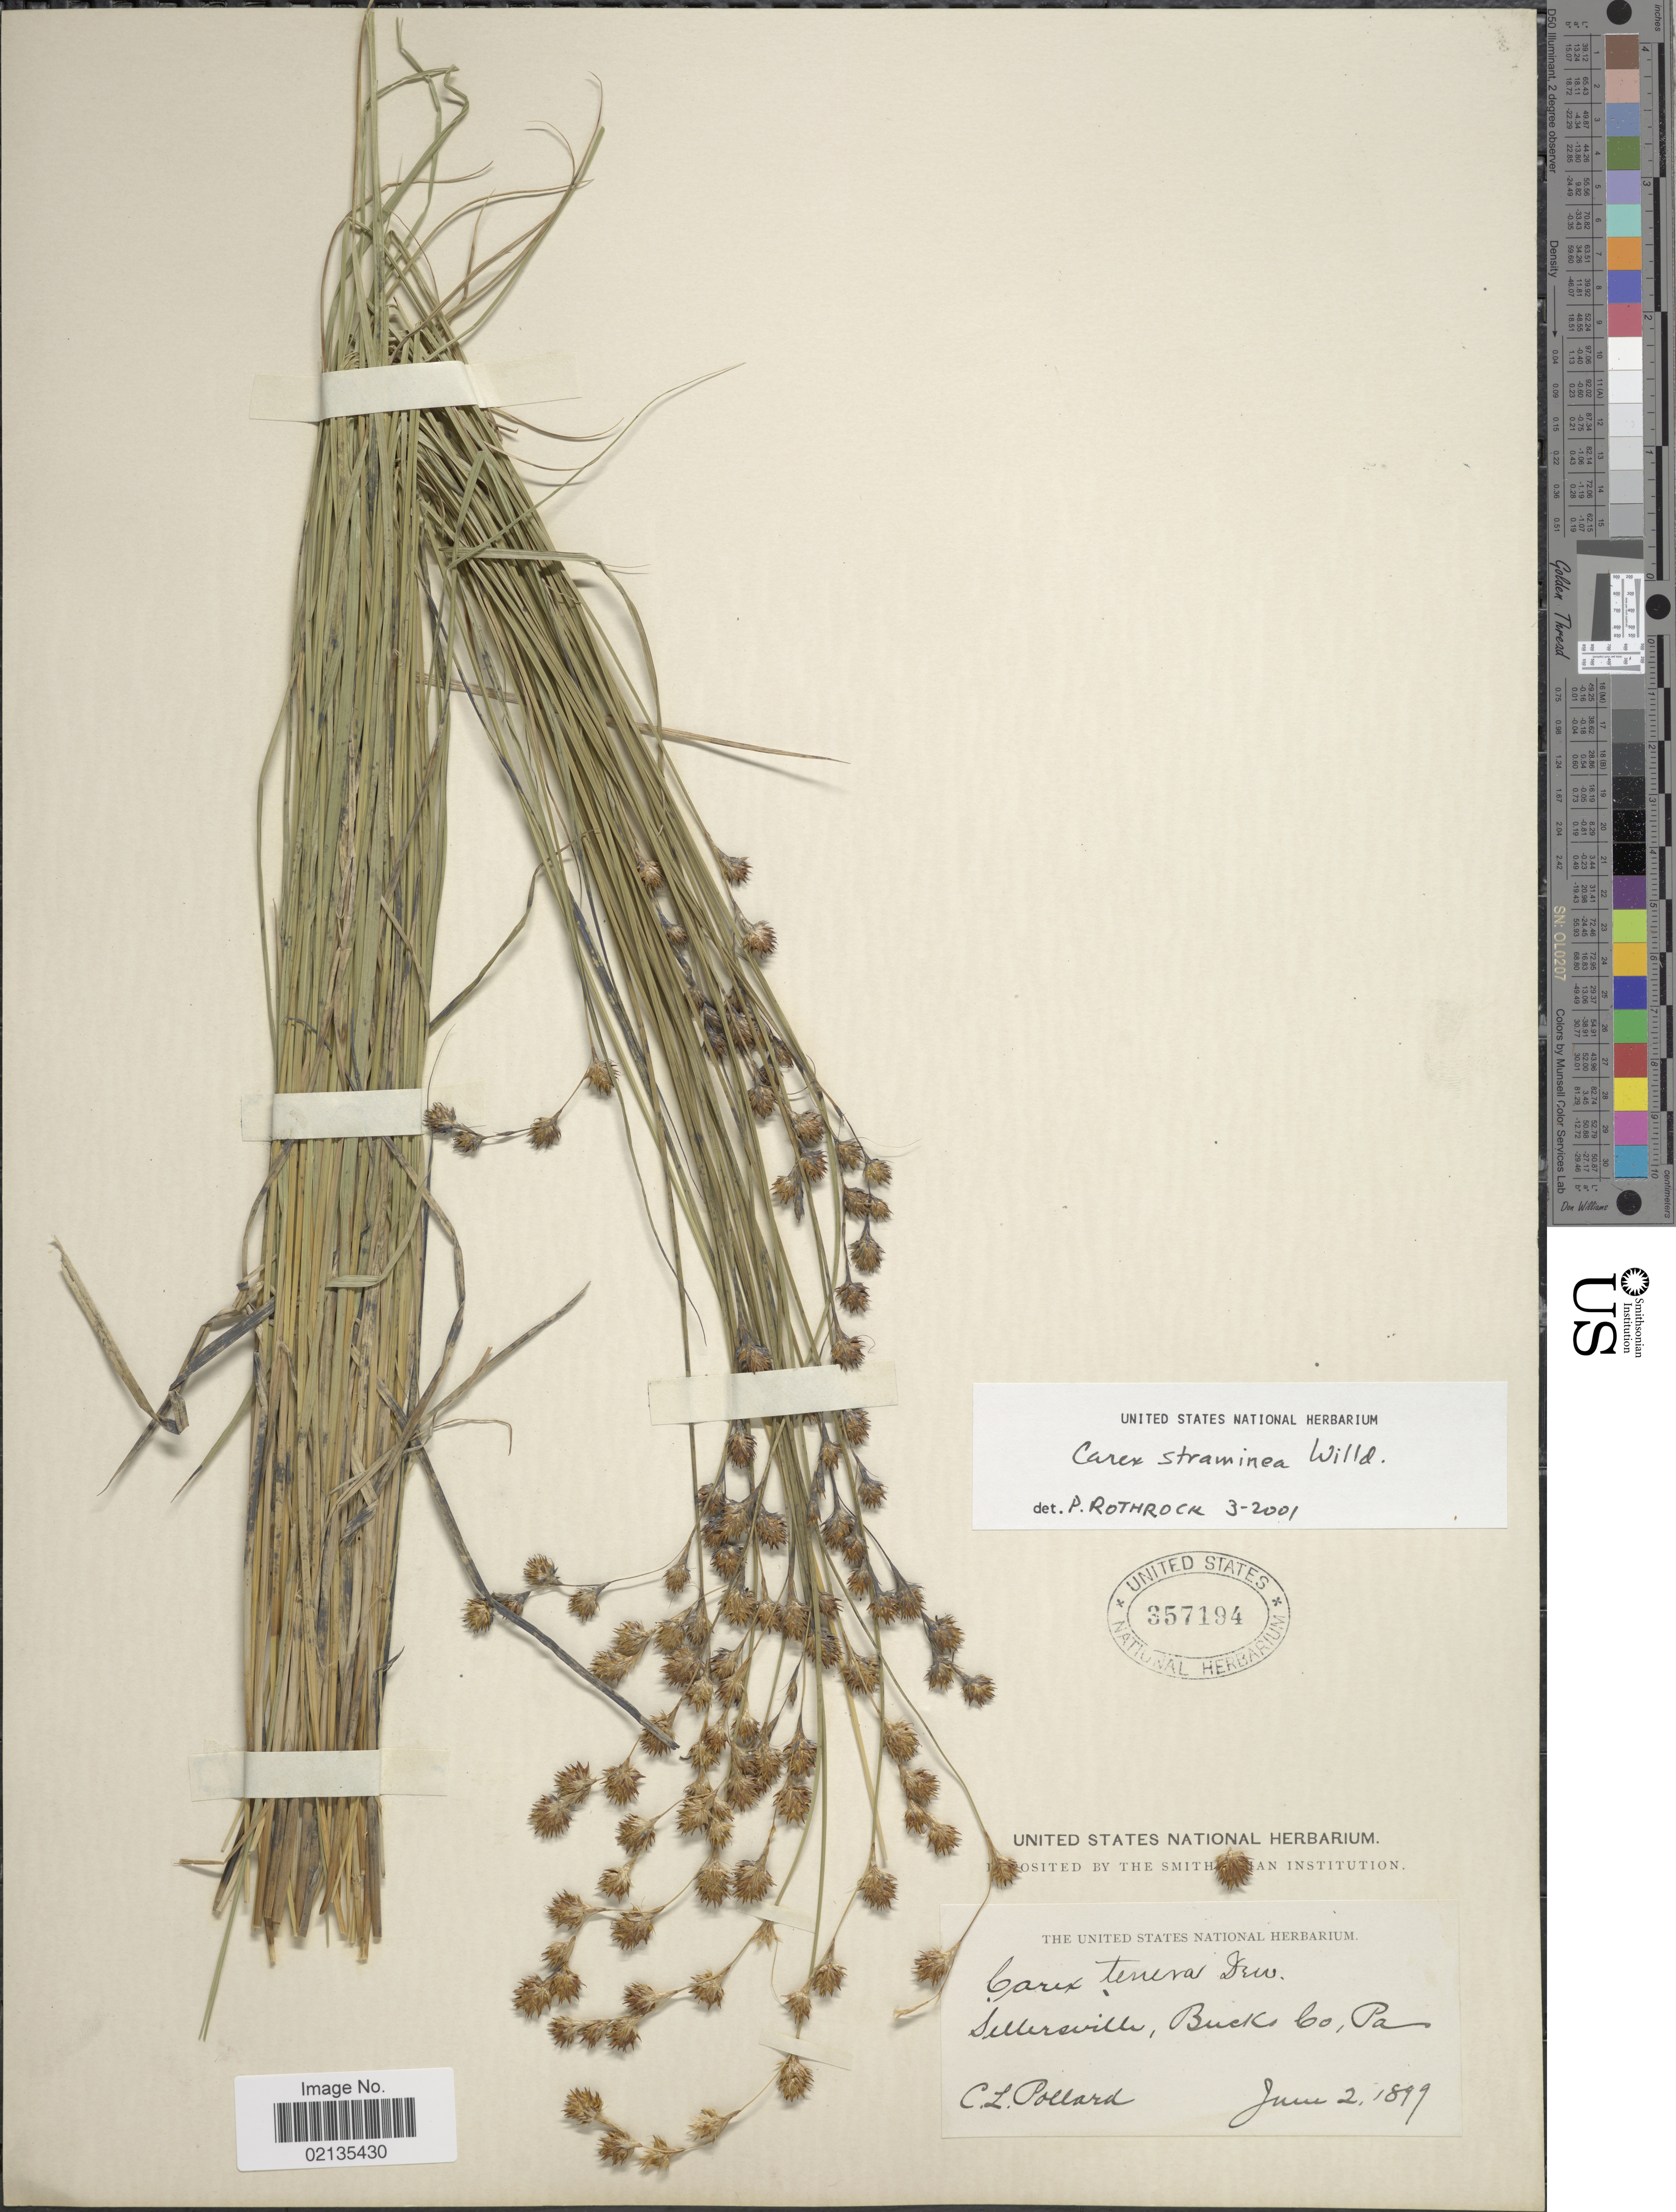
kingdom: Plantae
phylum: Tracheophyta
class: Liliopsida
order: Poales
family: Cyperaceae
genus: Carex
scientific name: Carex straminea Willd ex Schkuhr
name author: Willd. ex Schkuhr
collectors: C. L. Pollard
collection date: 1899-06-02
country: United States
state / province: Pennsylvania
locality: Sellersville, Bick Co.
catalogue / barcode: US 357194